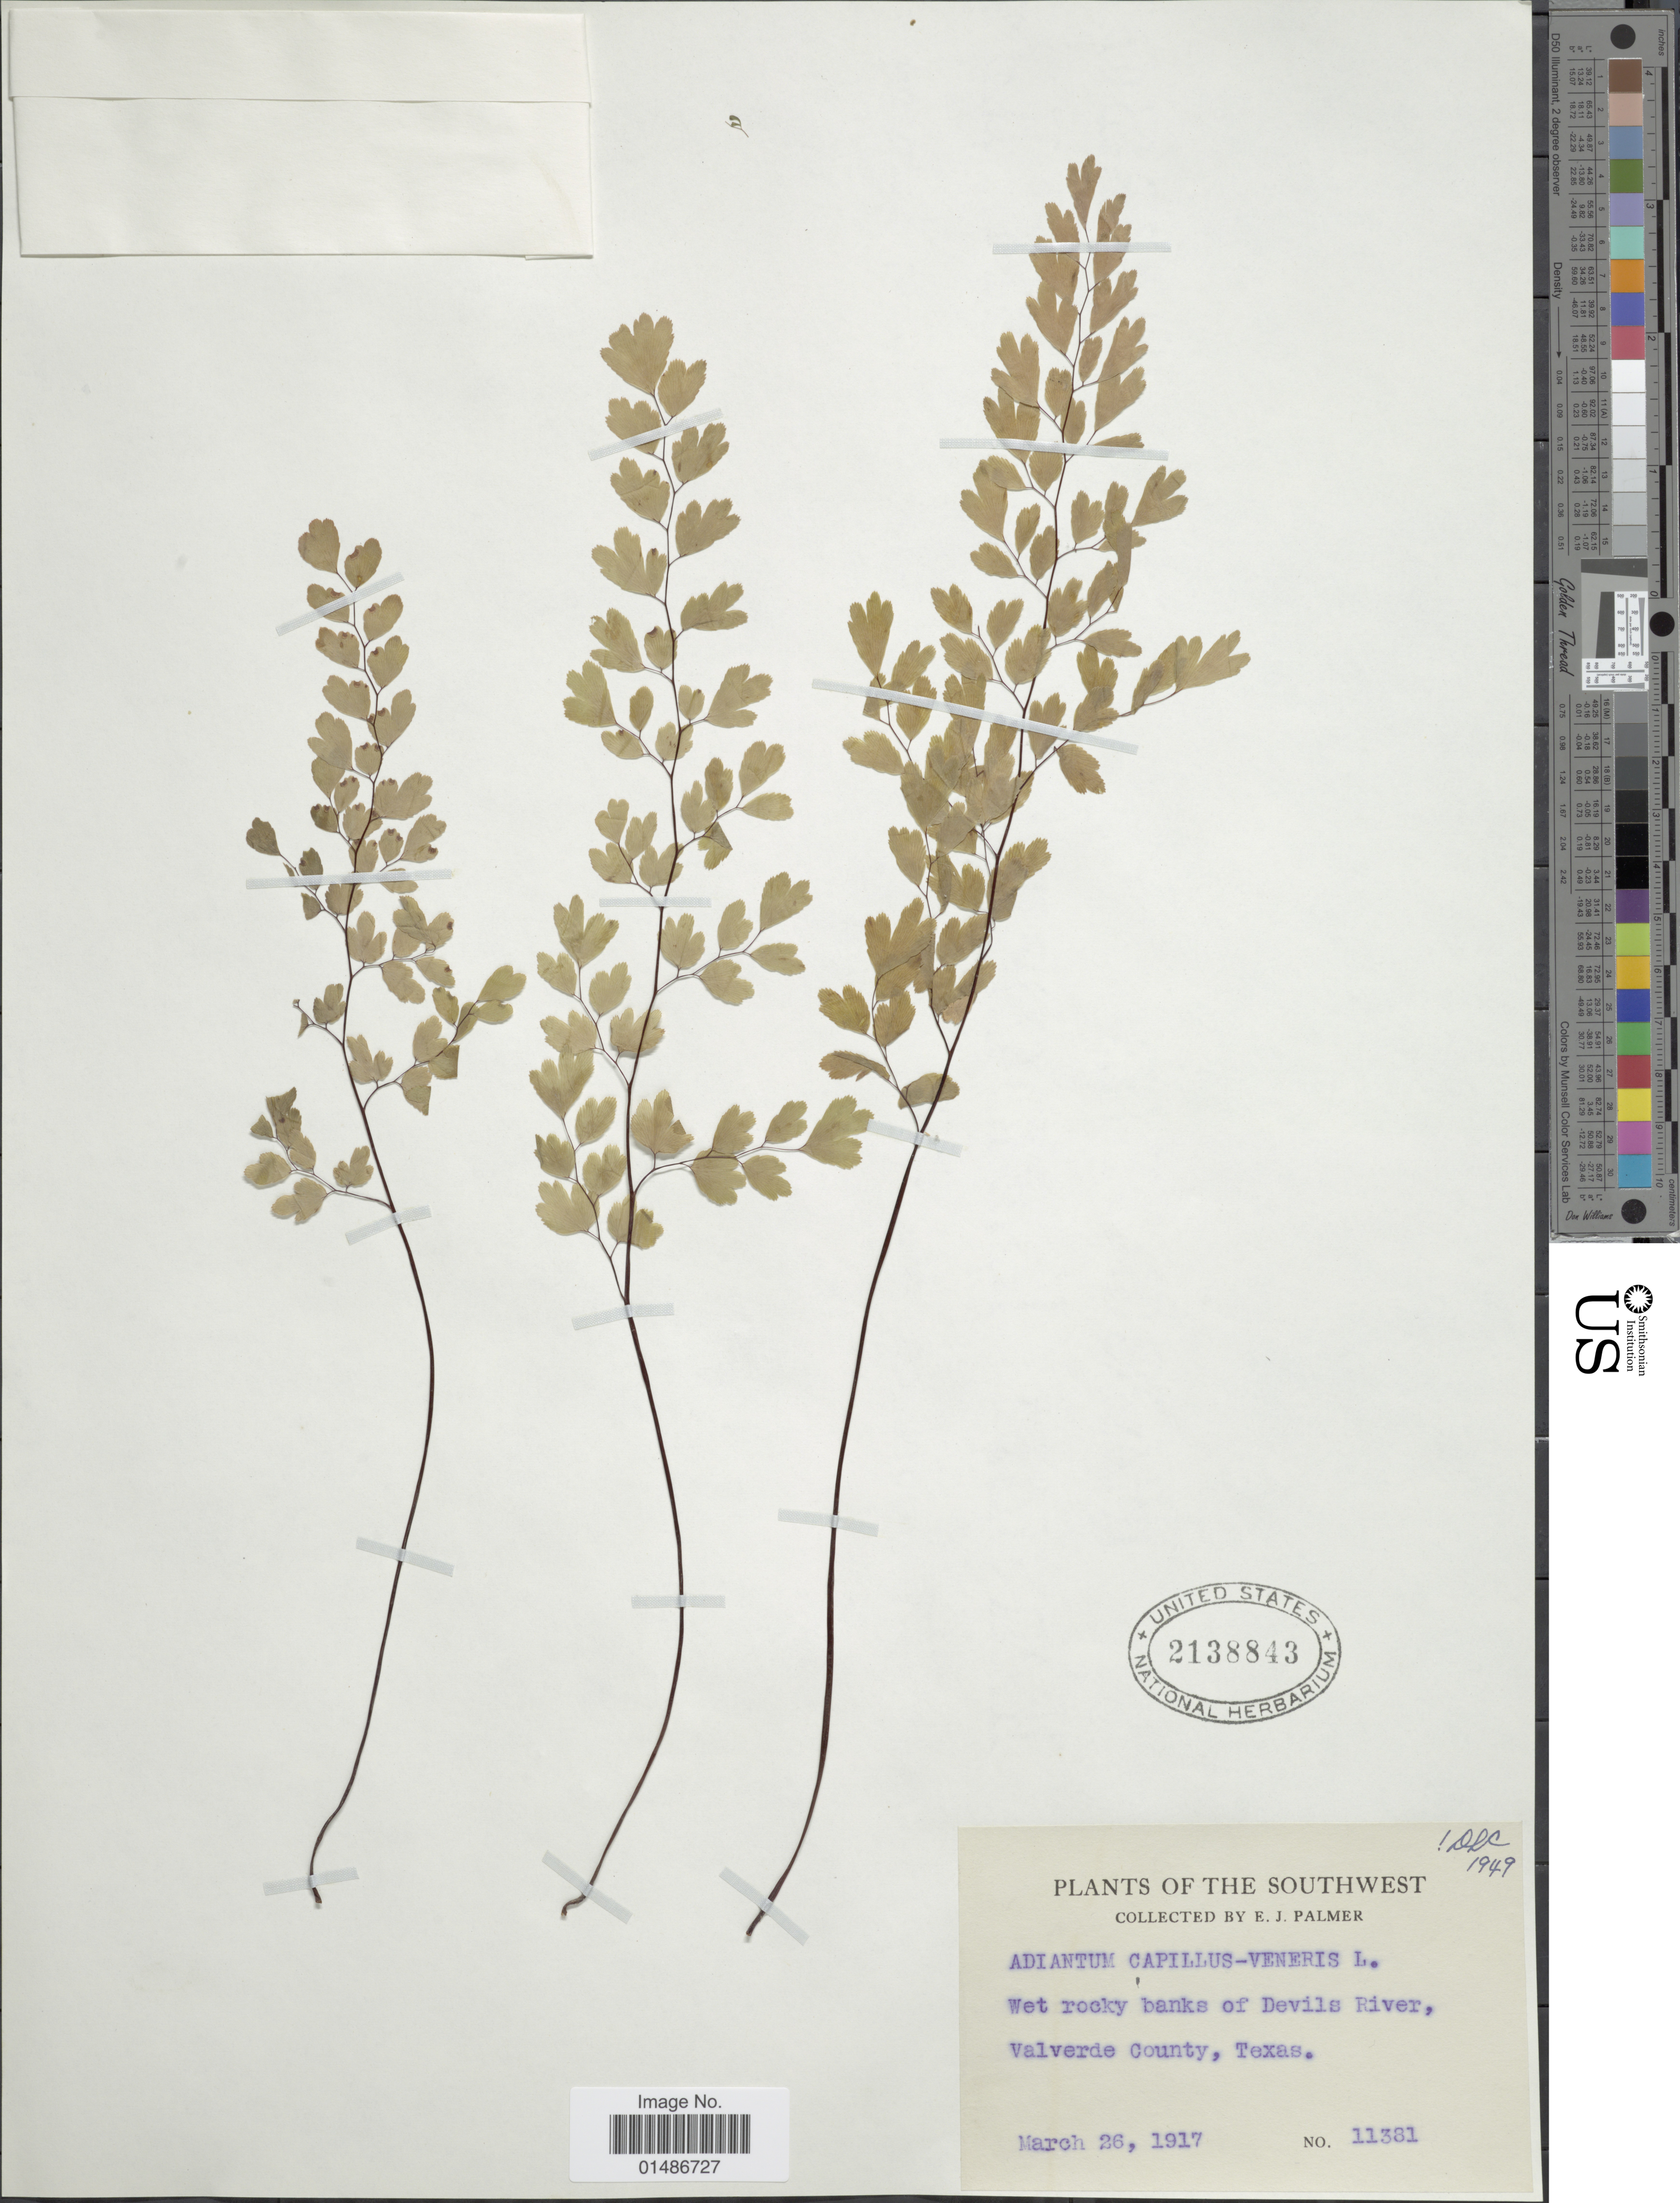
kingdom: Plantae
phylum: Tracheophyta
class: Polypodiopsida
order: Polypodiales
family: Pteridaceae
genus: Adiantum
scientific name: Adiantum capillus-veneris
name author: L.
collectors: E. J. Palmer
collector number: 11381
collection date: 1917-03-26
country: United States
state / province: Texas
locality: Southwest. Wet rocky banks of Devils River, Valverde County.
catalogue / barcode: US 2138843